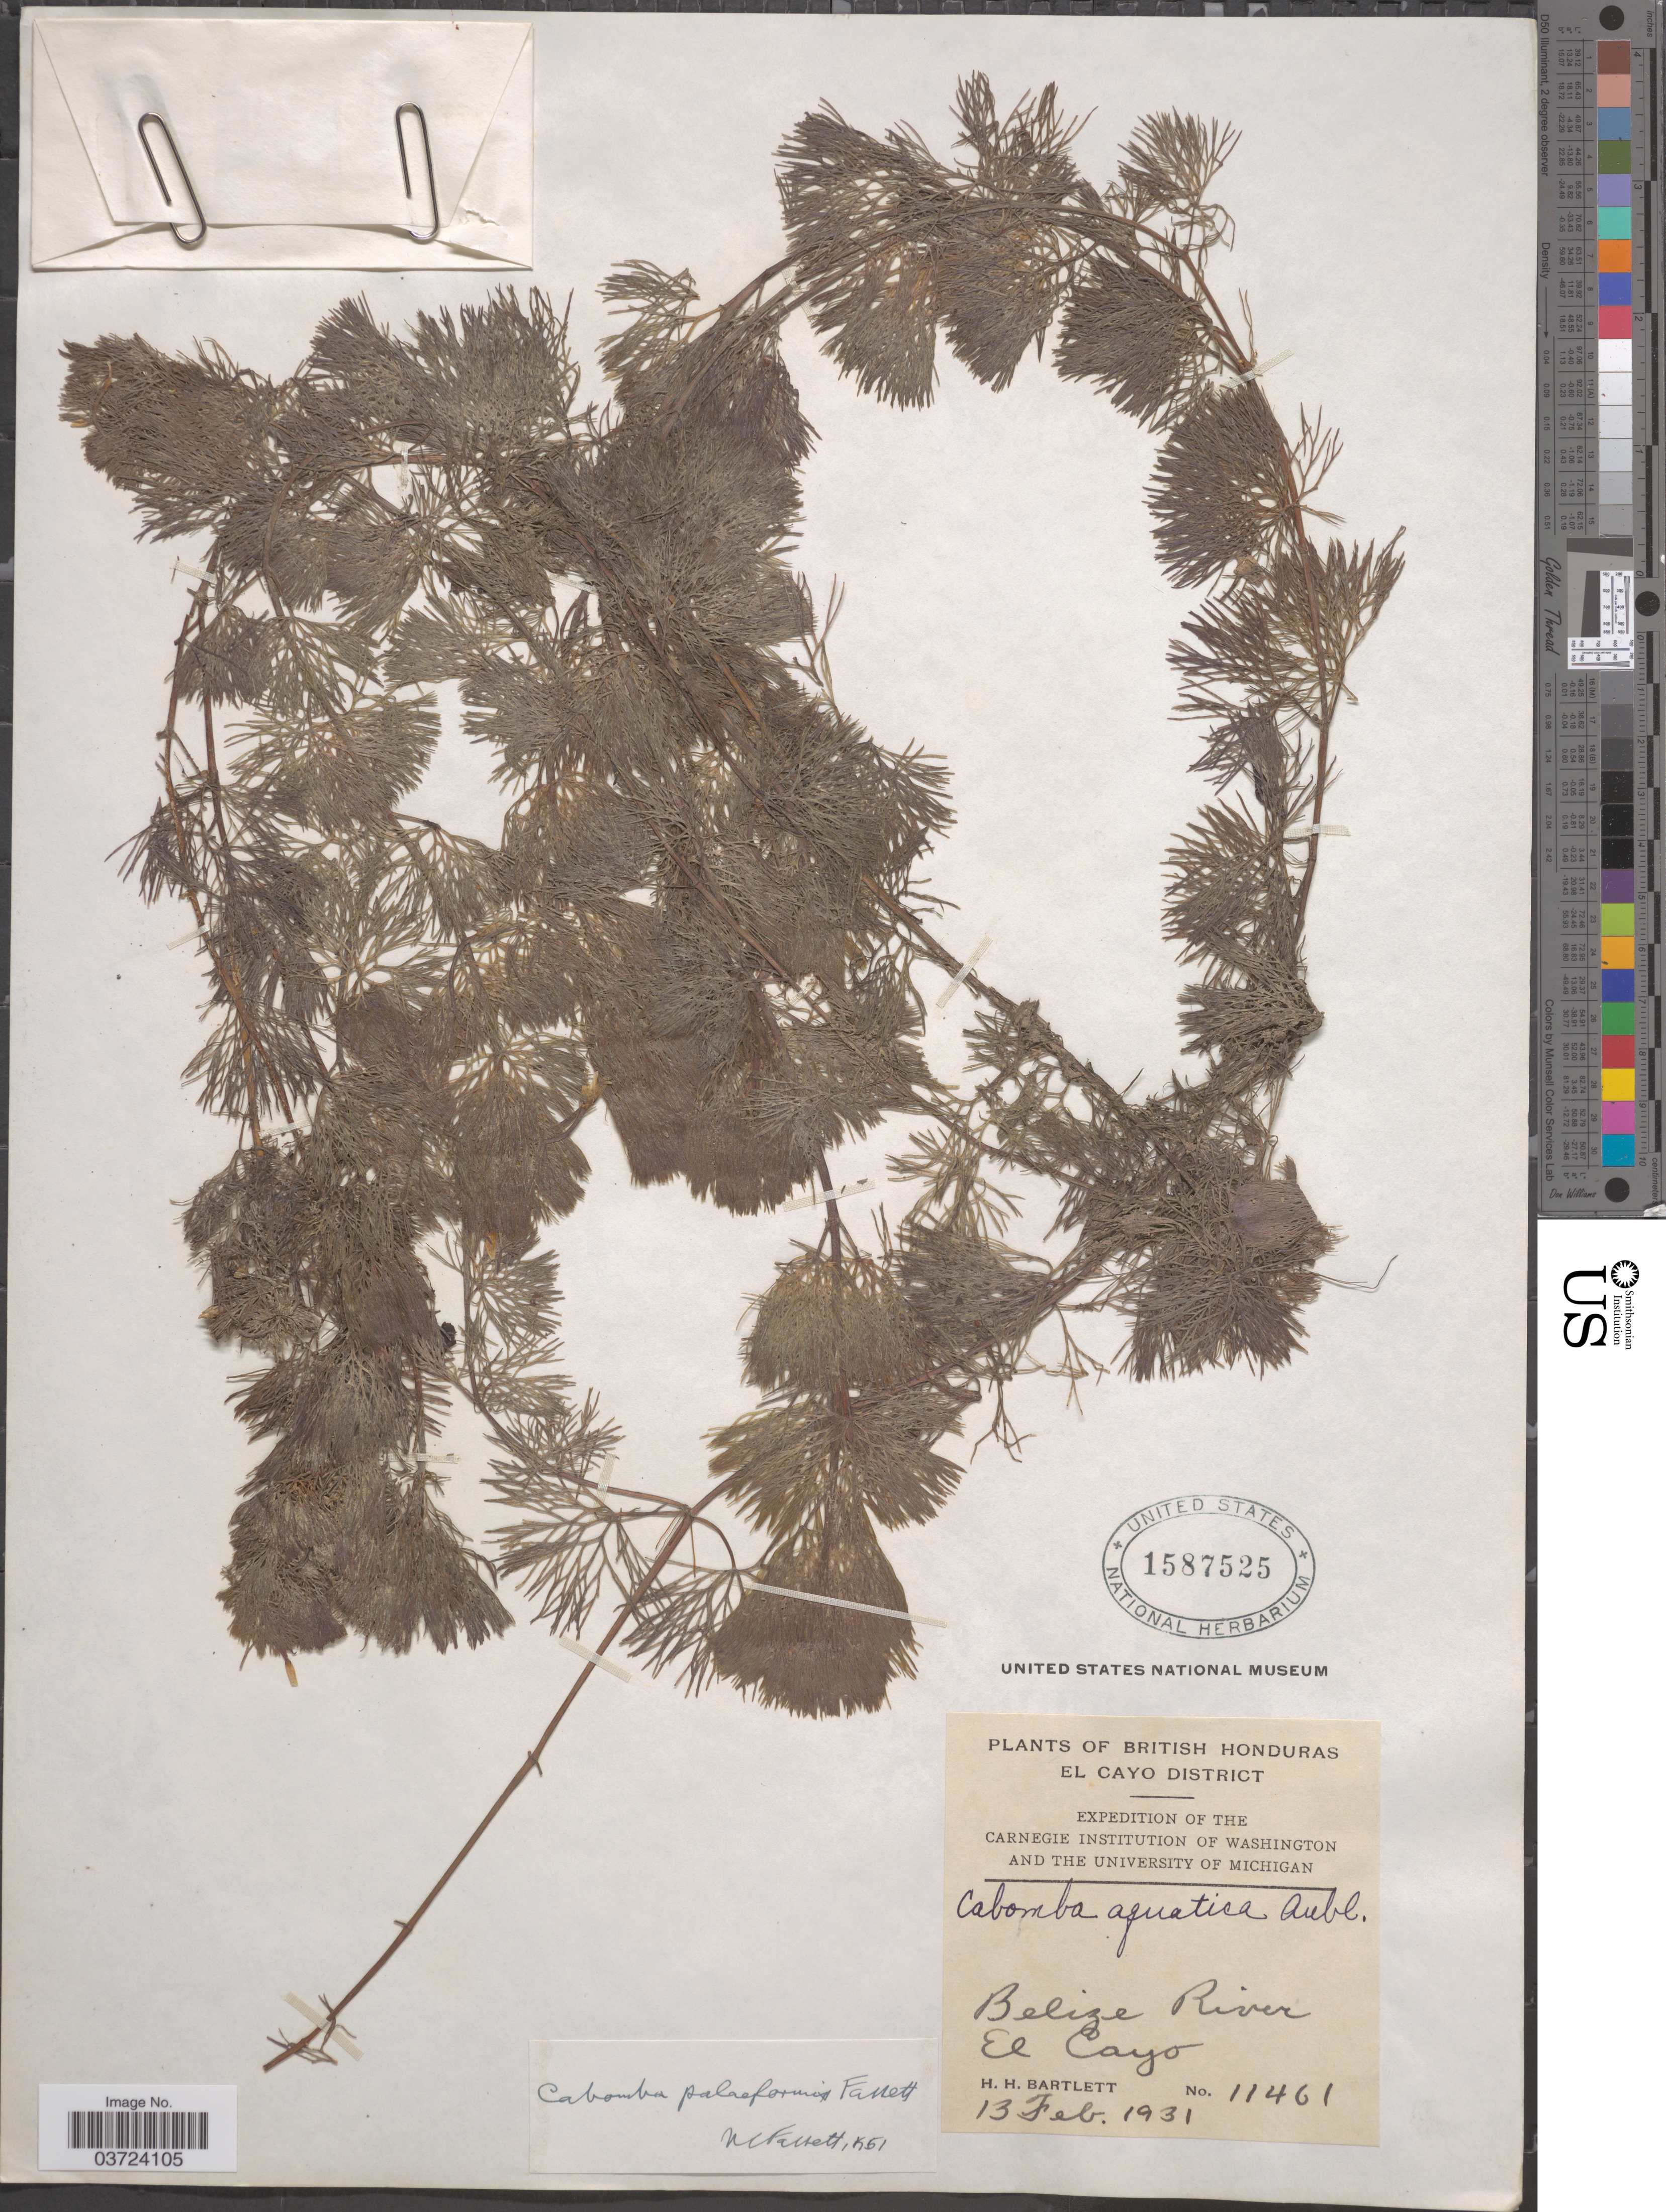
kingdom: Plantae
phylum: Tracheophyta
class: Magnoliopsida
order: Nymphaeales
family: Cabombaceae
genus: Cabomba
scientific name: Cabomba palaeformis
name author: Fassett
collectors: H. H. Bartlett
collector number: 11461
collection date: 1931-02-13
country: Belize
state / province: Cayo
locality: British Honduras. El Cayo District. Belize River.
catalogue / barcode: US 1587525